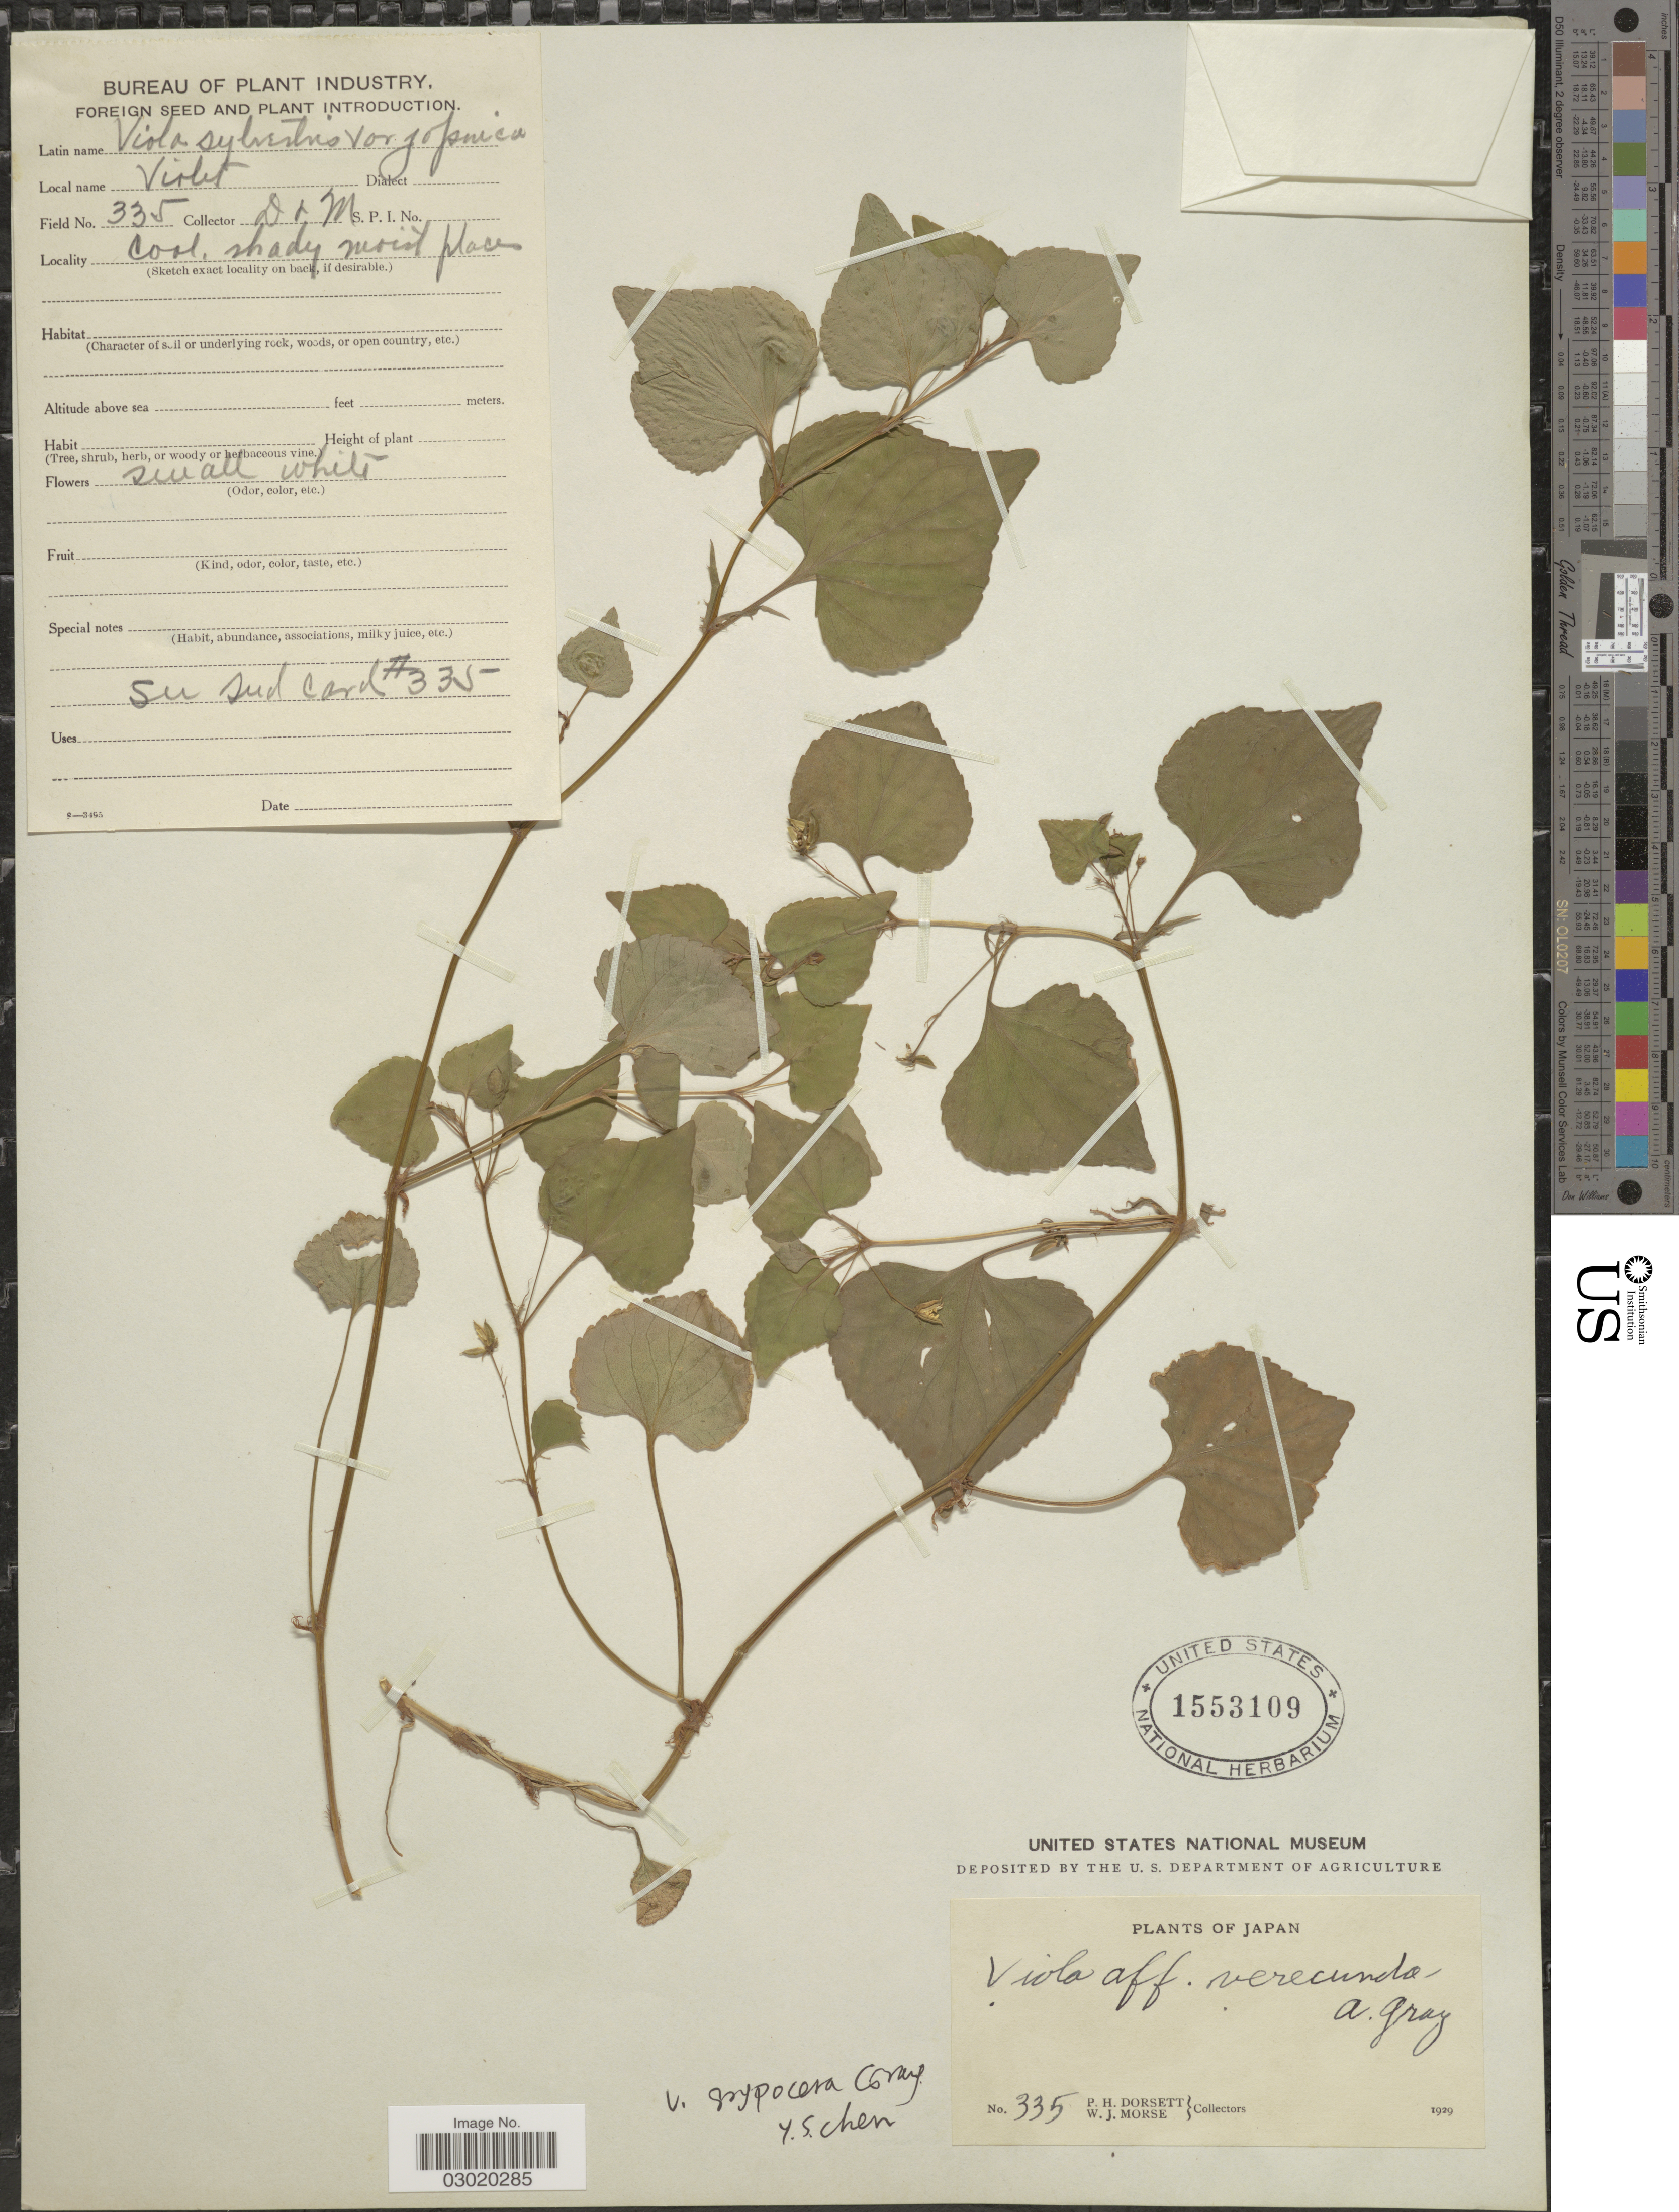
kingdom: Plantae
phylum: Tracheophyta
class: Magnoliopsida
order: Malpighiales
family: Violaceae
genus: Viola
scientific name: Viola sp.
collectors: P. H. Dorsett & W. J. Morse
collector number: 335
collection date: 1929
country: Japan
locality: Cool, shady moist places.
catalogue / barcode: US 1553109